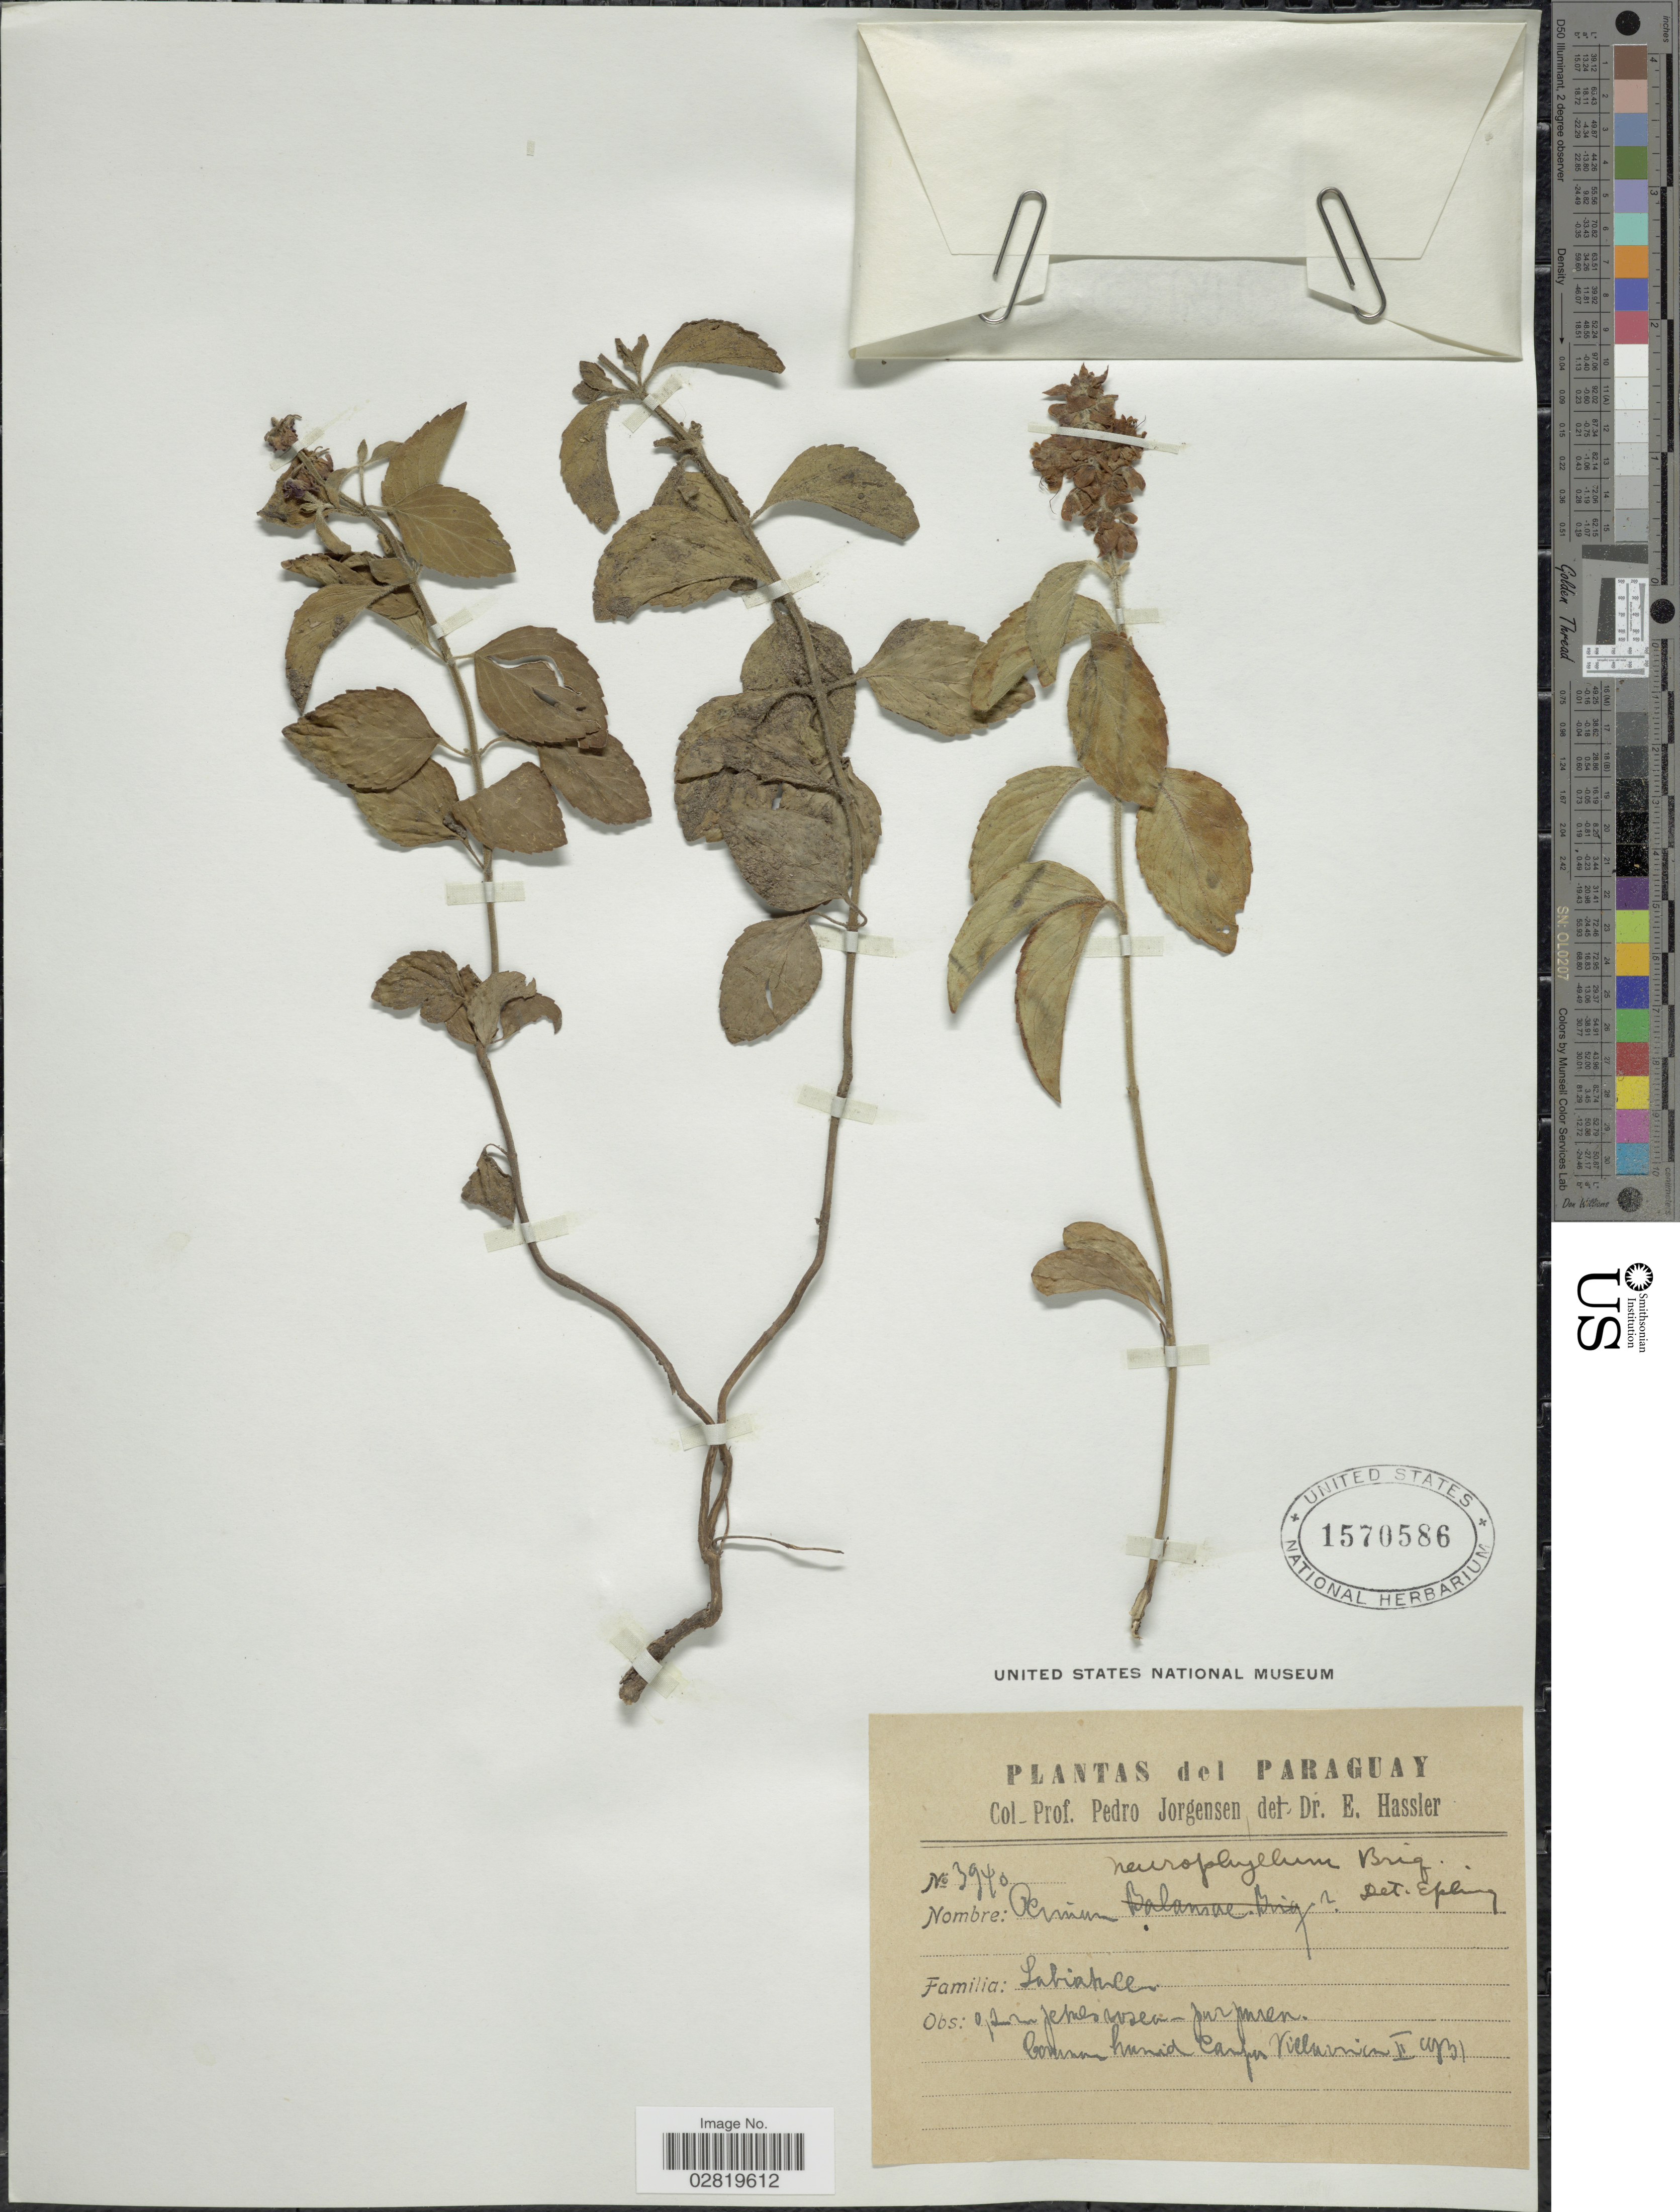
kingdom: Plantae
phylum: Tracheophyta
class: Magnoliopsida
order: Lamiales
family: Lamiaceae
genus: Ocimum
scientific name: Ocimum neurophyllum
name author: Briq.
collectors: P. Jörgensen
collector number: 3940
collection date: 1931-02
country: Paraguay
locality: Humid campus Villarrica.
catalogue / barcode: US 1570586